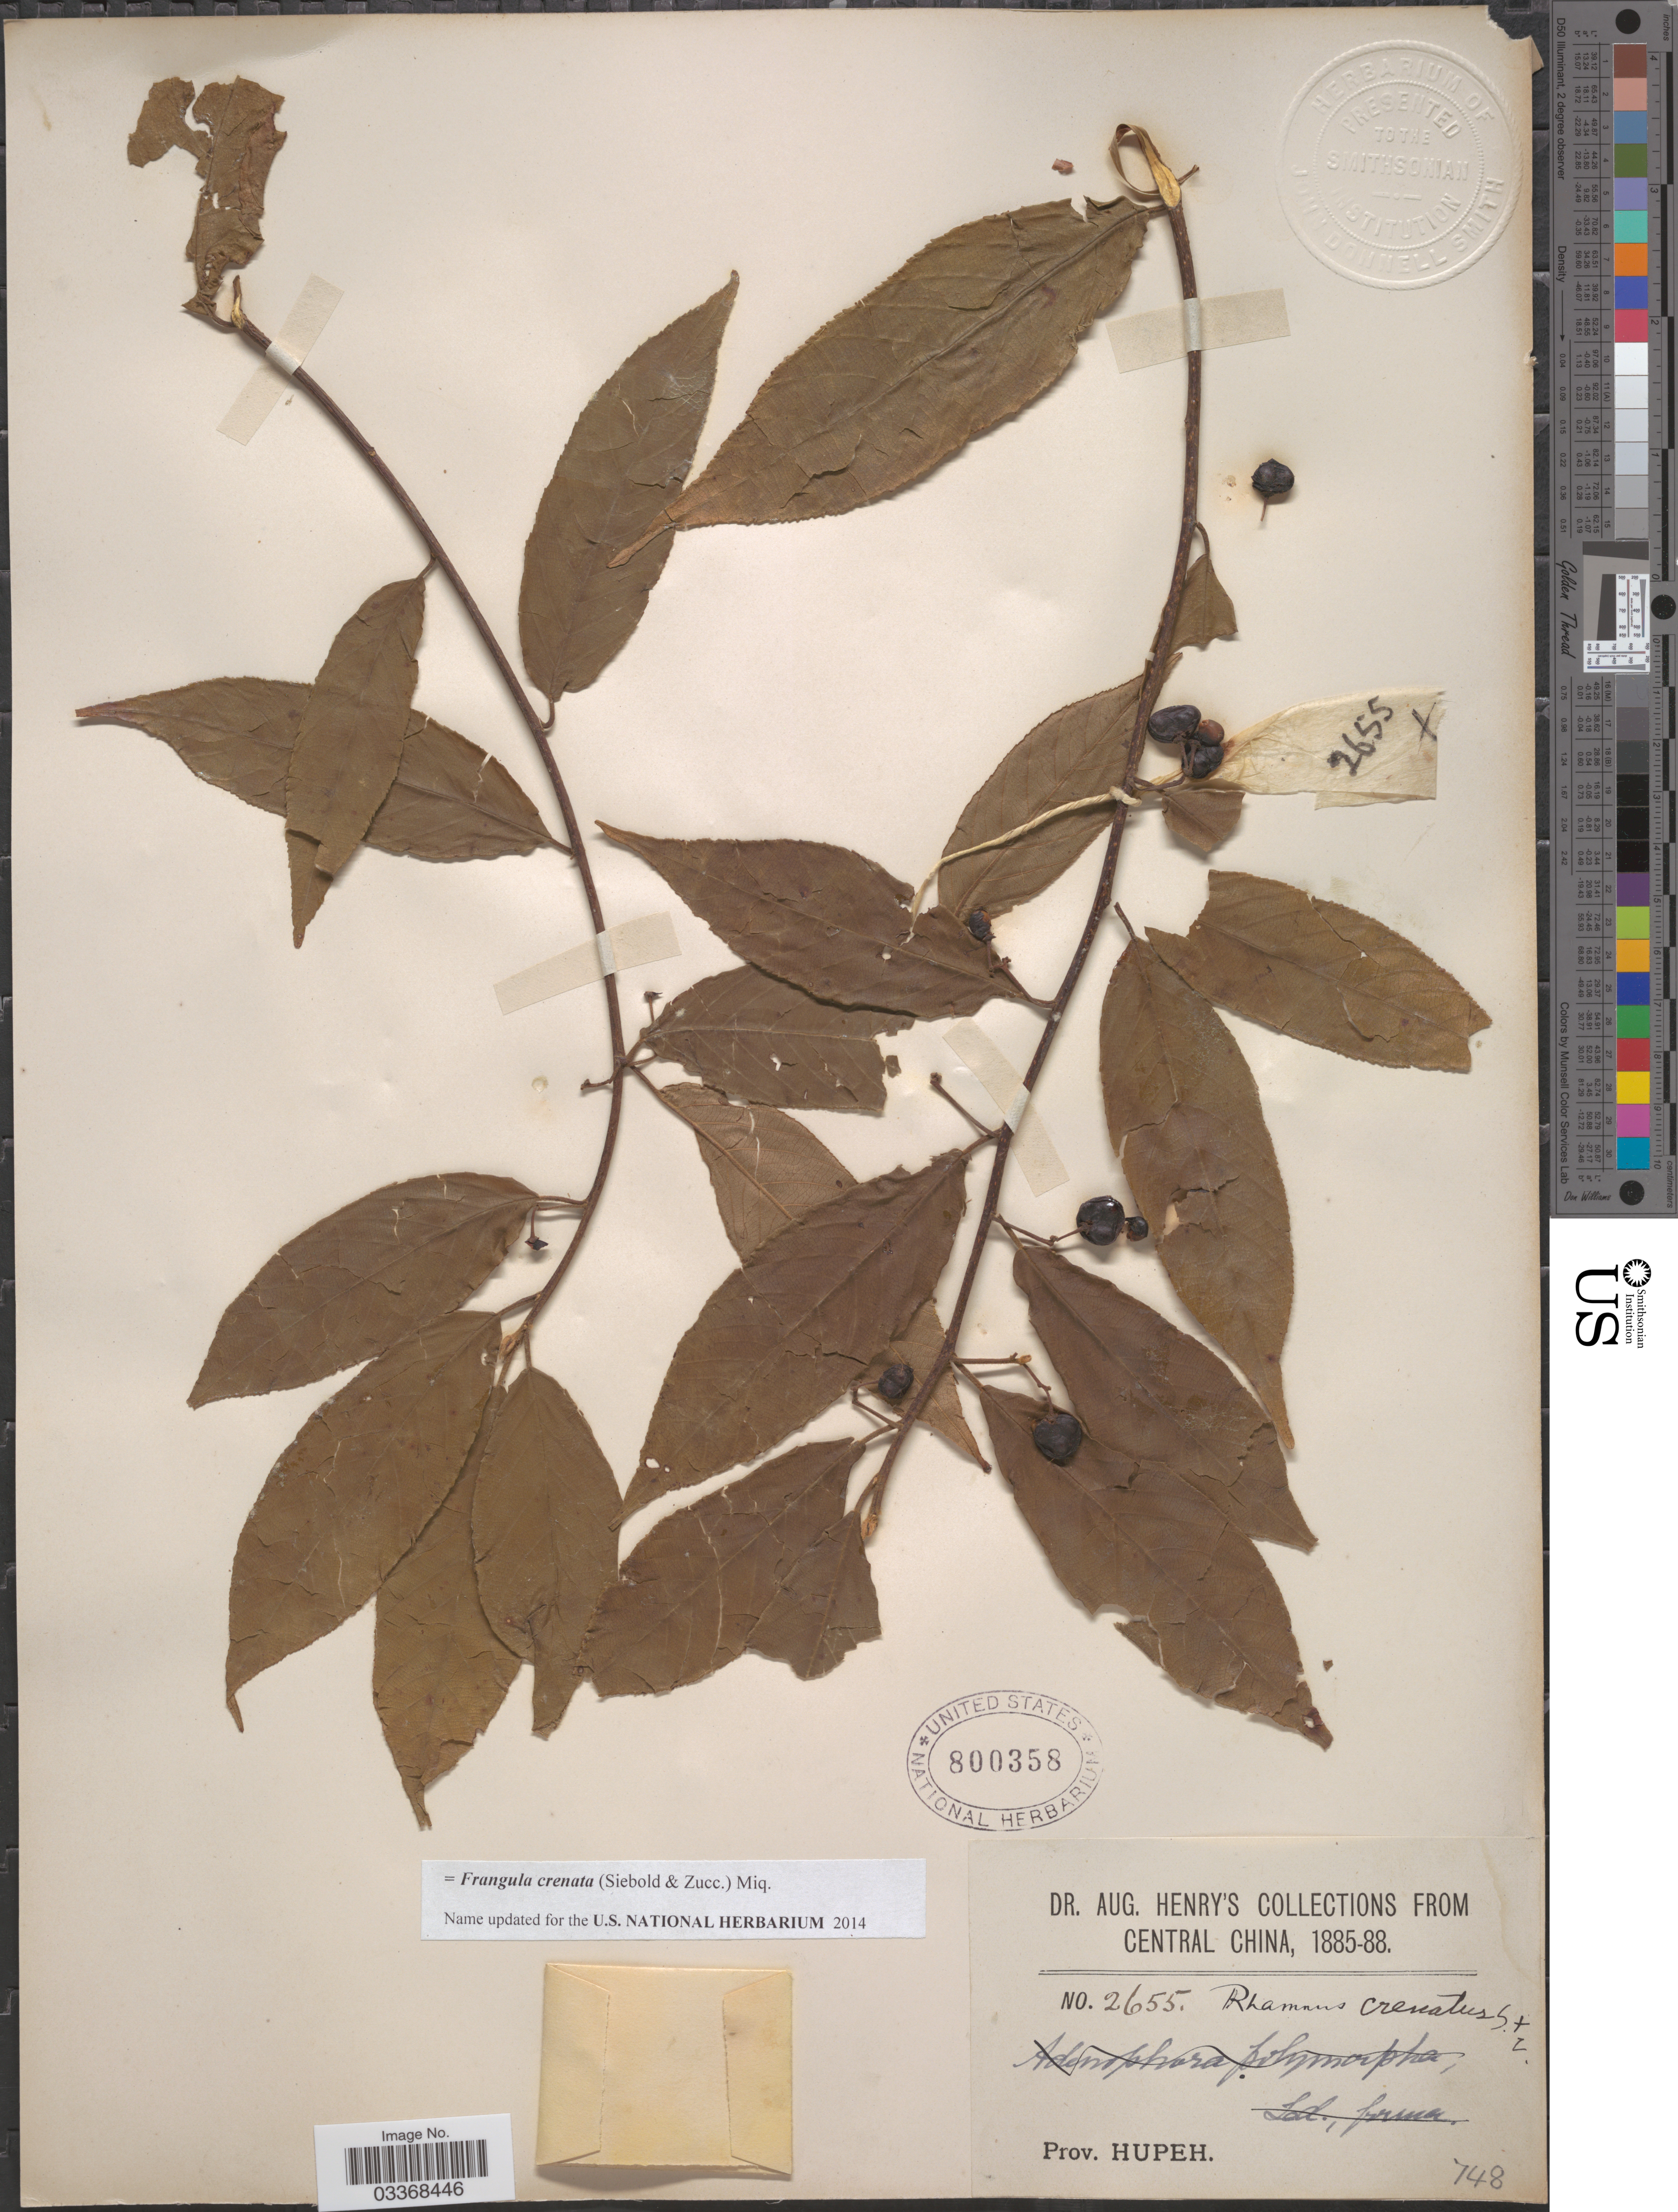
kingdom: Plantae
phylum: Tracheophyta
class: Magnoliopsida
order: Rosales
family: Rhamnaceae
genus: Frangula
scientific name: Frangula crenata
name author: (Siebold & Zucc.) Miq.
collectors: A. Henry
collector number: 2655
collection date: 1885/1888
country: China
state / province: Hubei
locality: Central China. Prov. Hupeh.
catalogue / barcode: US 800358